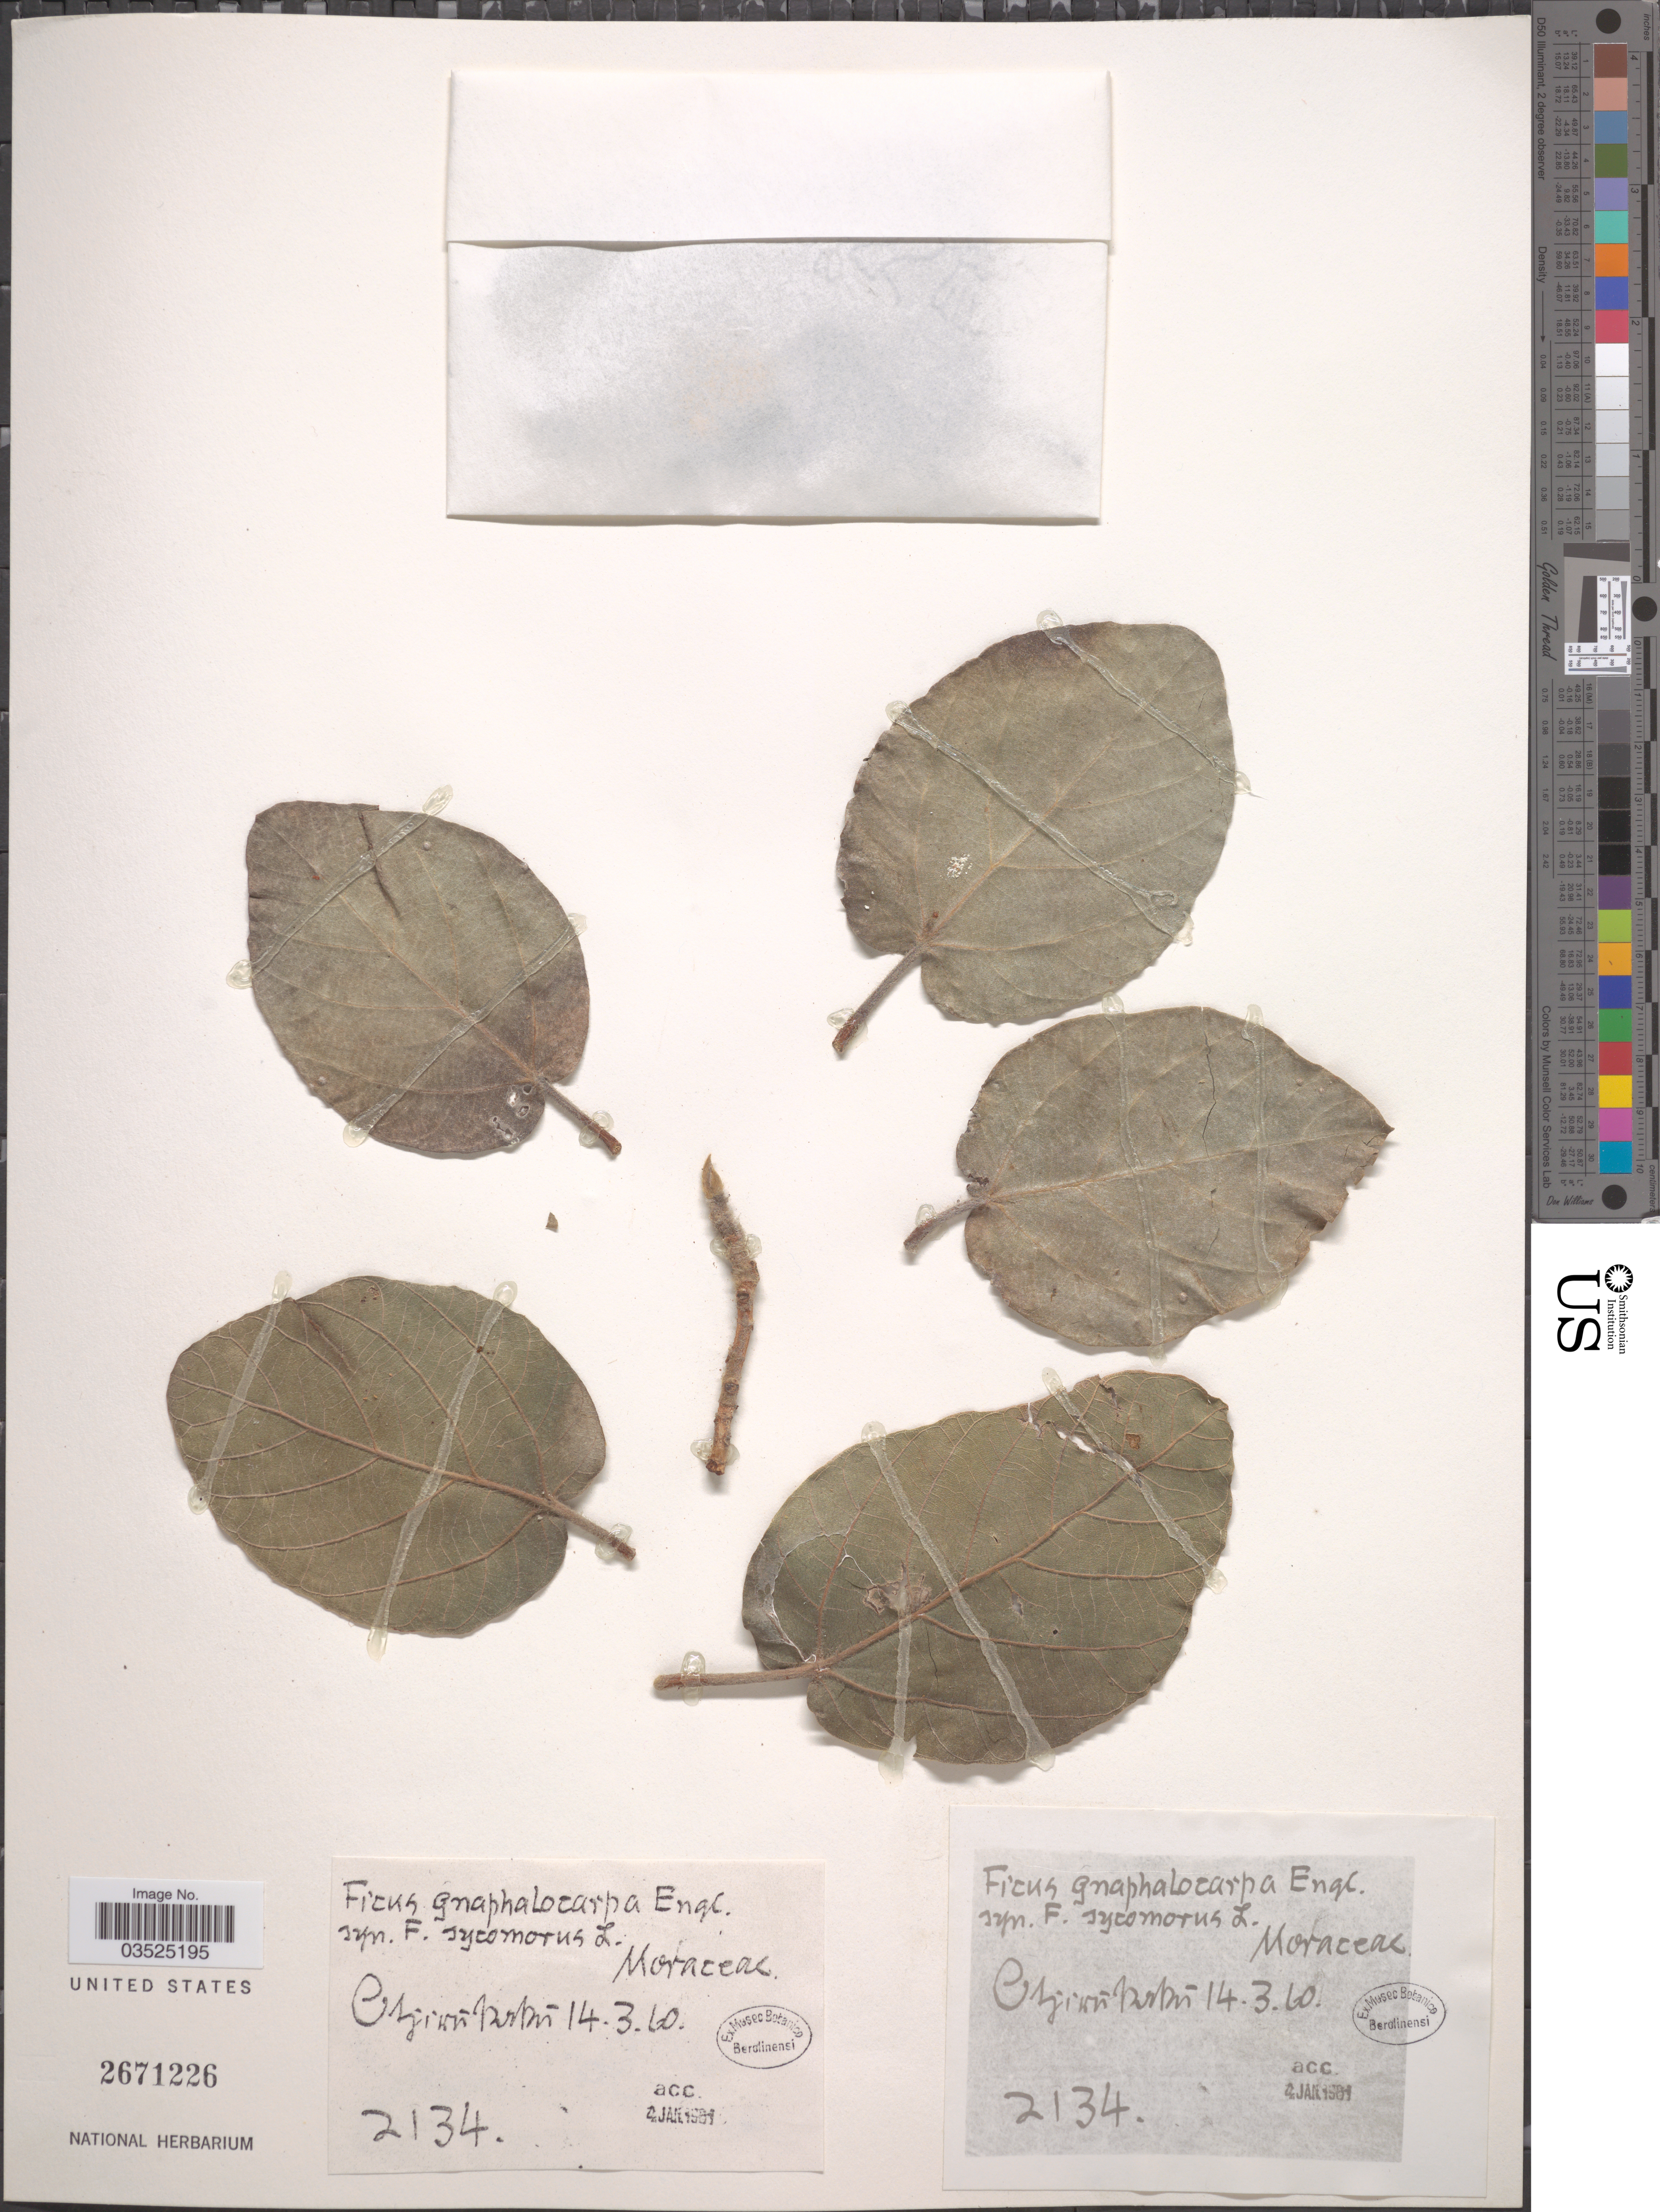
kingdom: Plantae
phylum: Tracheophyta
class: Magnoliopsida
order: Rosales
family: Moraceae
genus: Ficus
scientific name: Ficus gnaphalocarpa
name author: (Miq.) A. Rich.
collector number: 2134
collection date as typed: Transcribed d/m/y: 14/3/10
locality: Otjiwúkukú*.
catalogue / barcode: US 2671226